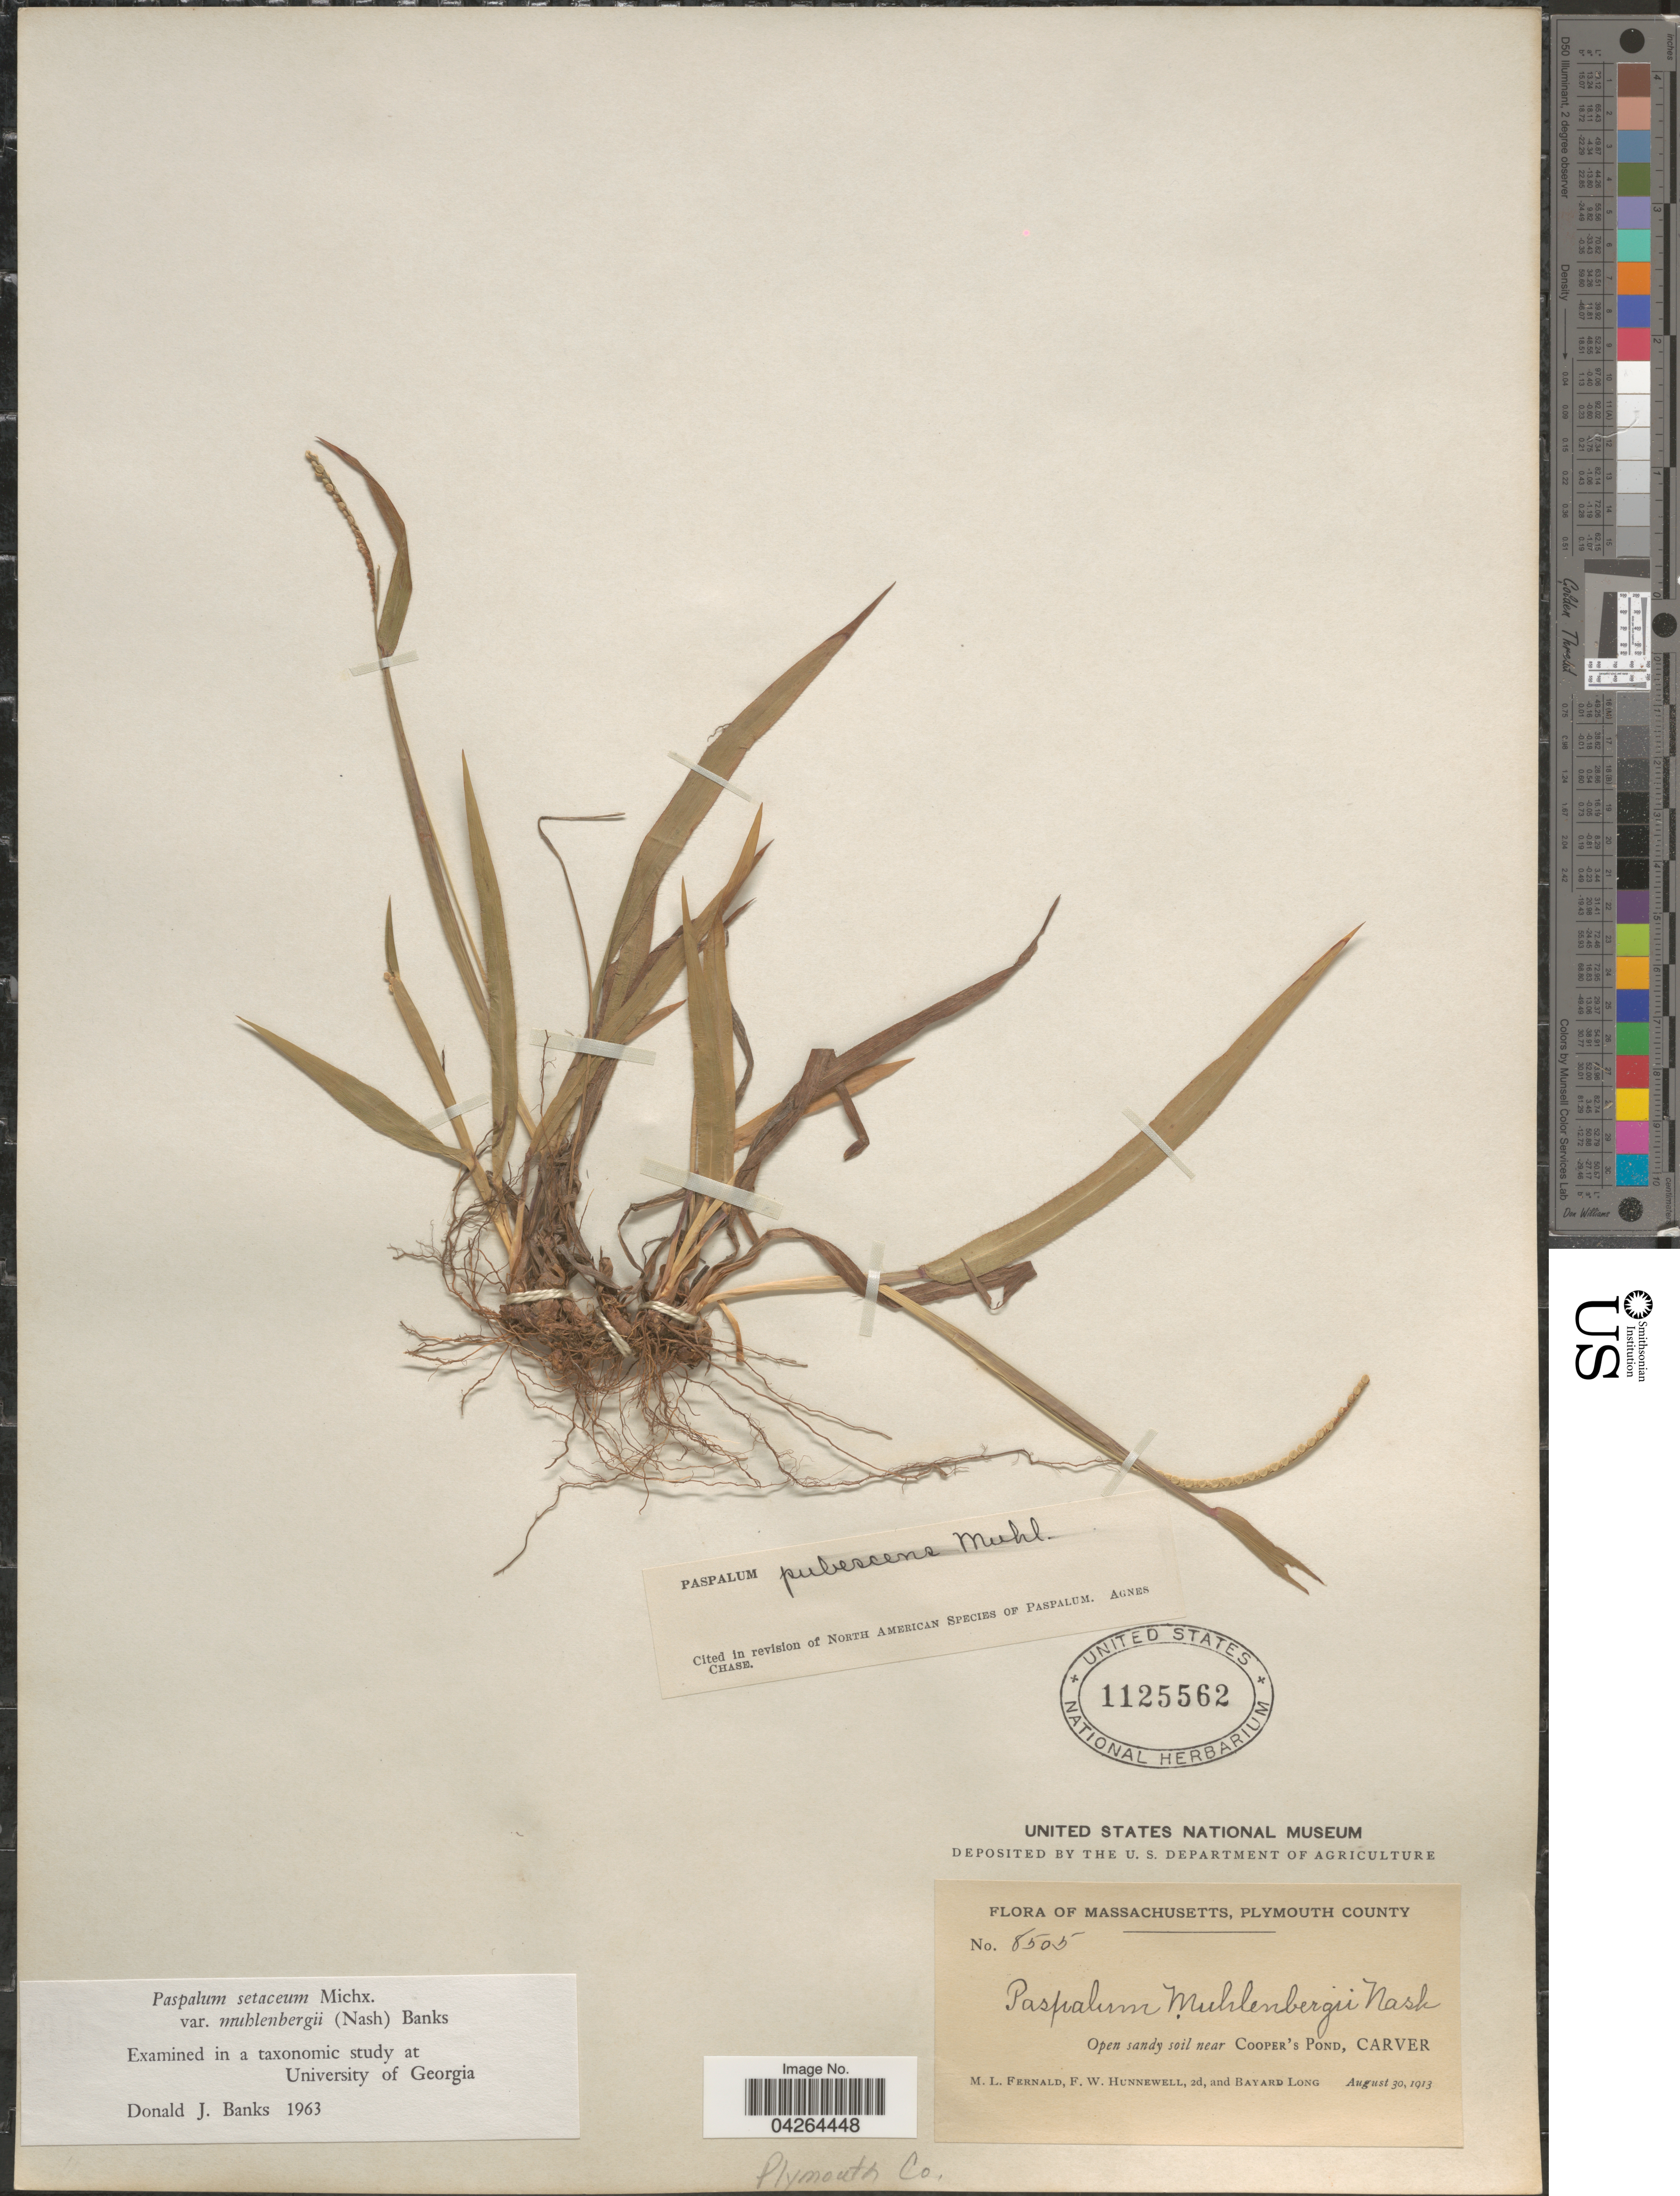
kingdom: Plantae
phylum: Tracheophyta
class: Liliopsida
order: Poales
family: Poaceae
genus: Paspalum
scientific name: Paspalum setaceum var. muhlenbergii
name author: (Nash) D.J. Banks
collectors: M. L. Fernald, F. Hunnewell & B. Long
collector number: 8505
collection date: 1913-08-30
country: United States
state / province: Massachusetts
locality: Plymouth County. Open sandy soil near Cooper's Pond, Carver. Plymouth Co.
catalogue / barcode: US 1125562